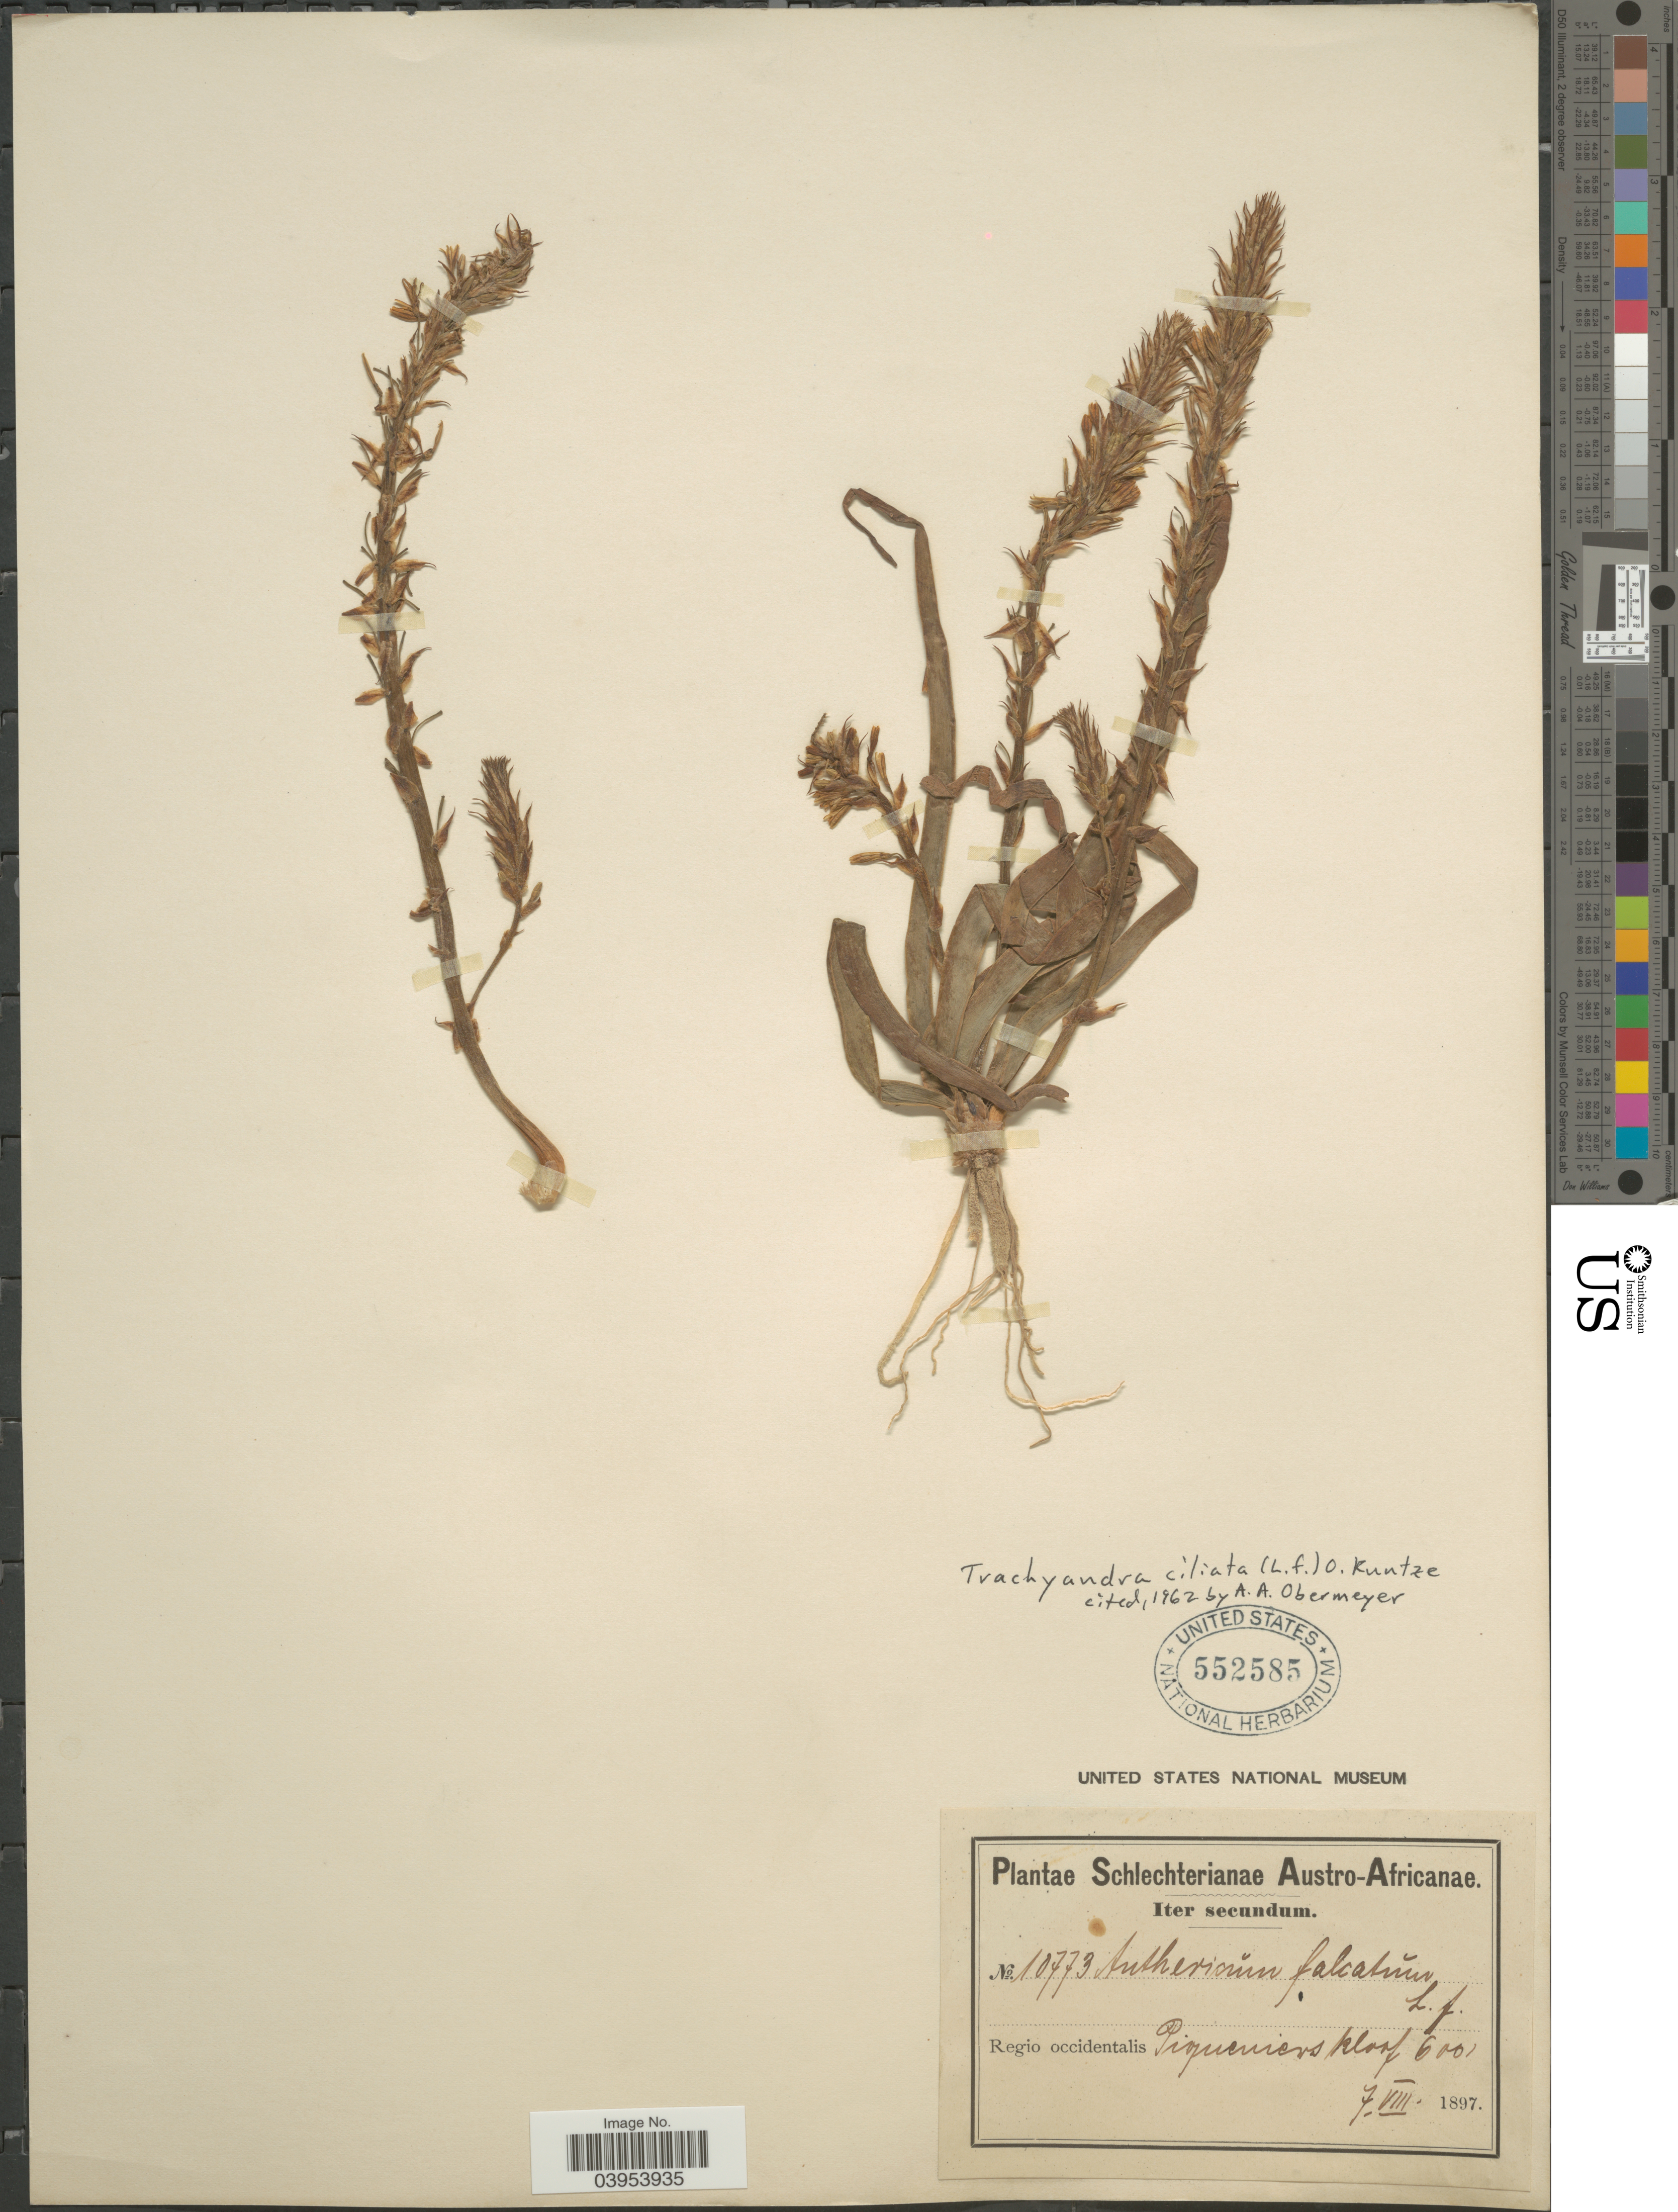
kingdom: Plantae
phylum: Tracheophyta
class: Liliopsida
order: Asparagales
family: Asphodelaceae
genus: Trachyandra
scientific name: Trachyandra ciliata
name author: (L. f.) Kunth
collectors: Schlechter, --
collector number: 10773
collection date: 1897-08-07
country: South Africa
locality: Austro-Africanae. Regio occidentalis. Piqueniers kloof.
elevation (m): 183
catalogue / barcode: US 552585